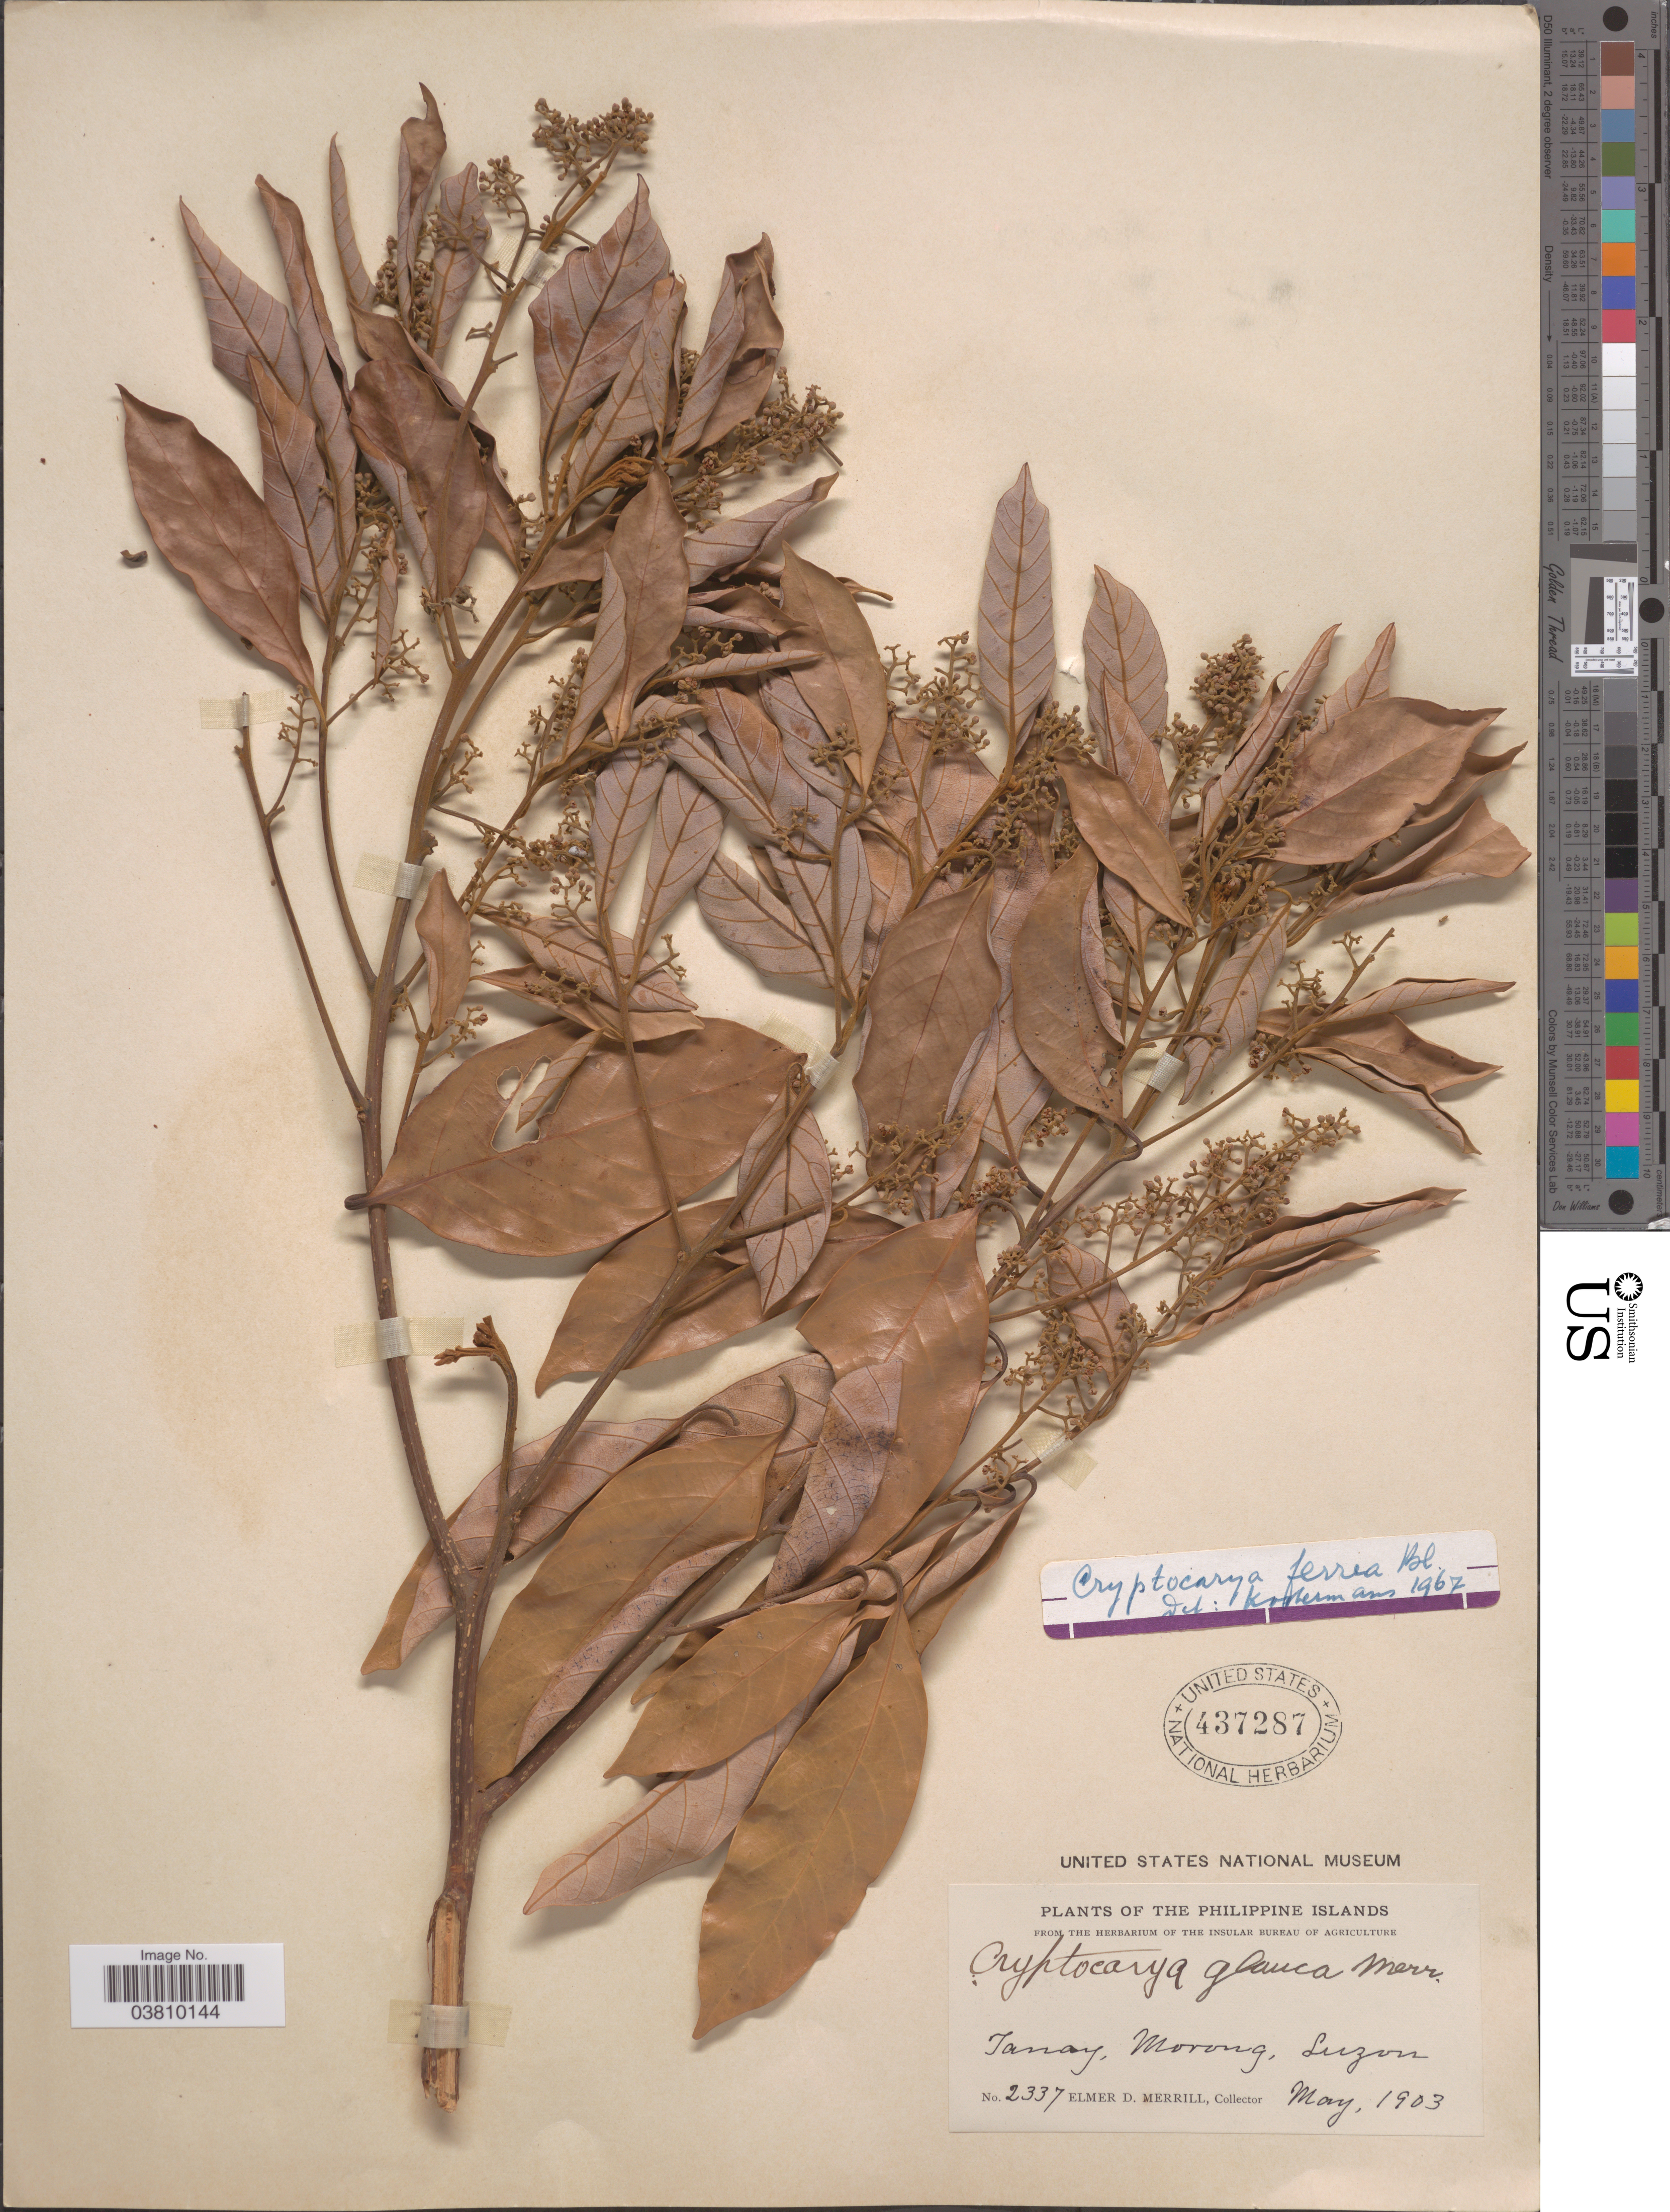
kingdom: Plantae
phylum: Tracheophyta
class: Magnoliopsida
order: Laurales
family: Lauraceae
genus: Cryptocarya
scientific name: Cryptocarya ferrea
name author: Blume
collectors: E. D. Merrill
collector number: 2337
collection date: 1903-05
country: Philippines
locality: Tanay, Morong, Luzon.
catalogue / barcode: US 437287